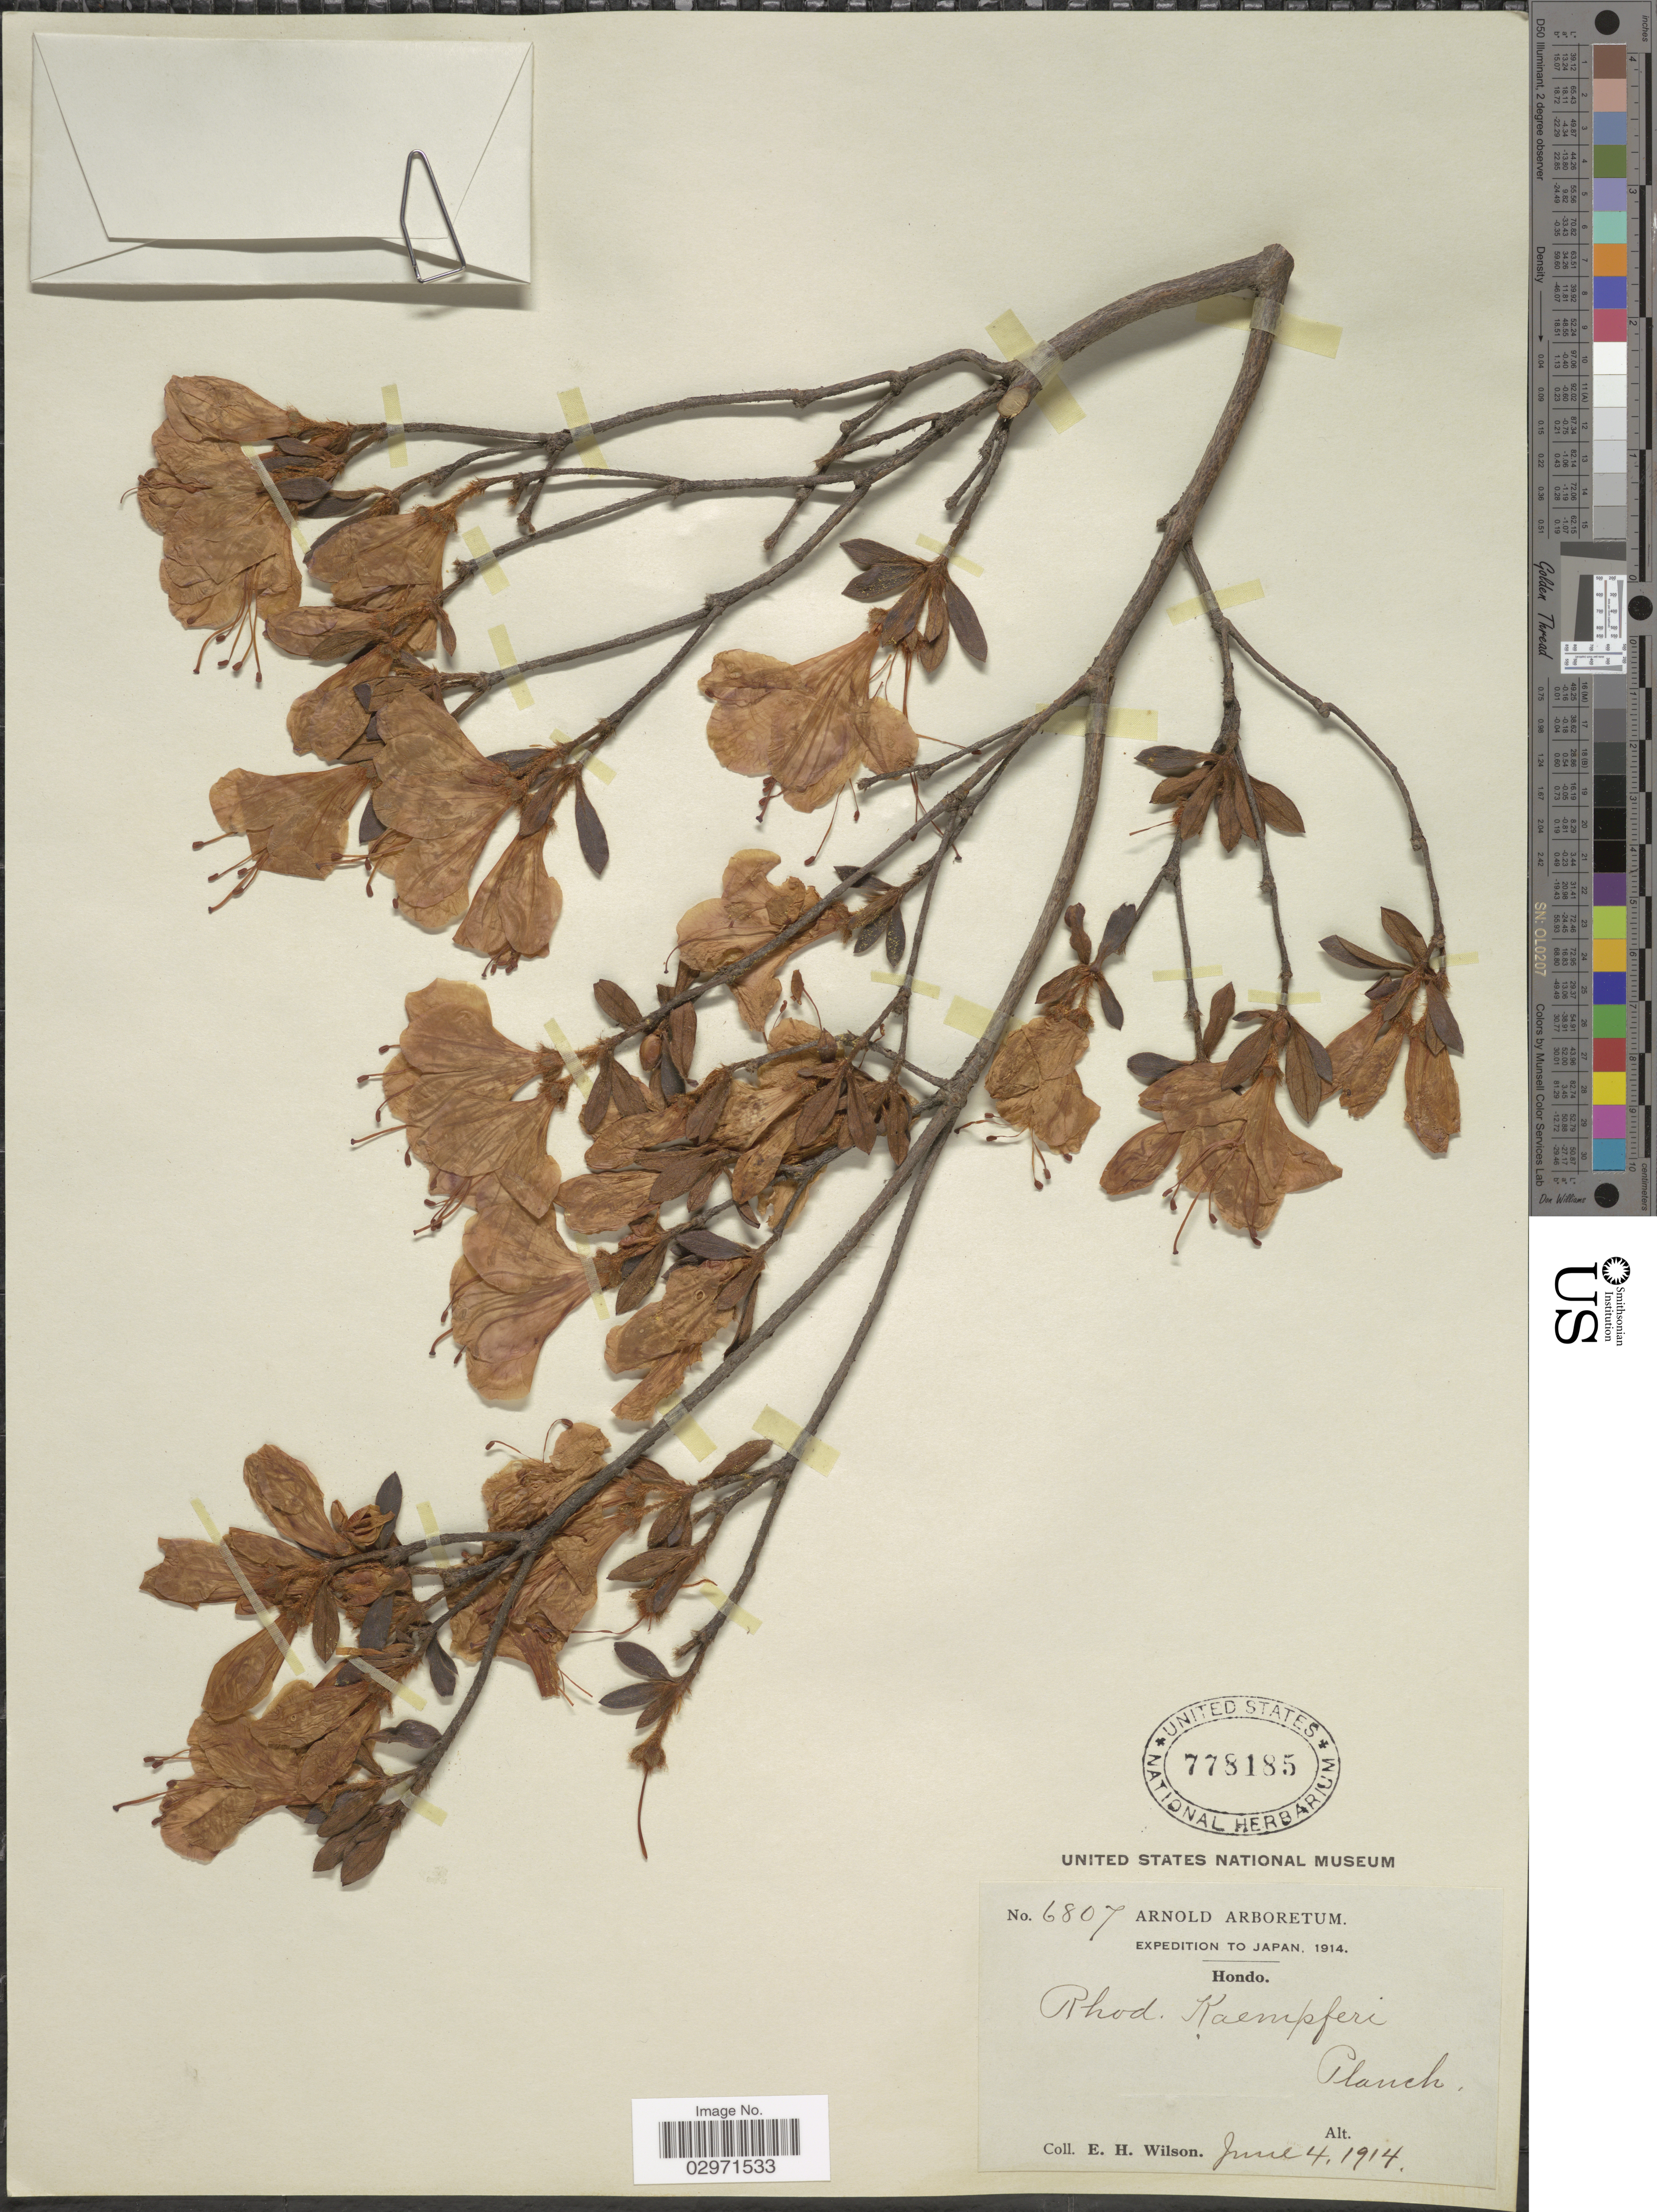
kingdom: Plantae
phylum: Tracheophyta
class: Magnoliopsida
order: Ericales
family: Ericaceae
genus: Rhododendron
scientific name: Rhododendron kaempferi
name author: Planch.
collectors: E. Wilson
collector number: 6807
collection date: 1914-06-04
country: Japan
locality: Hondo.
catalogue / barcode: US 778185